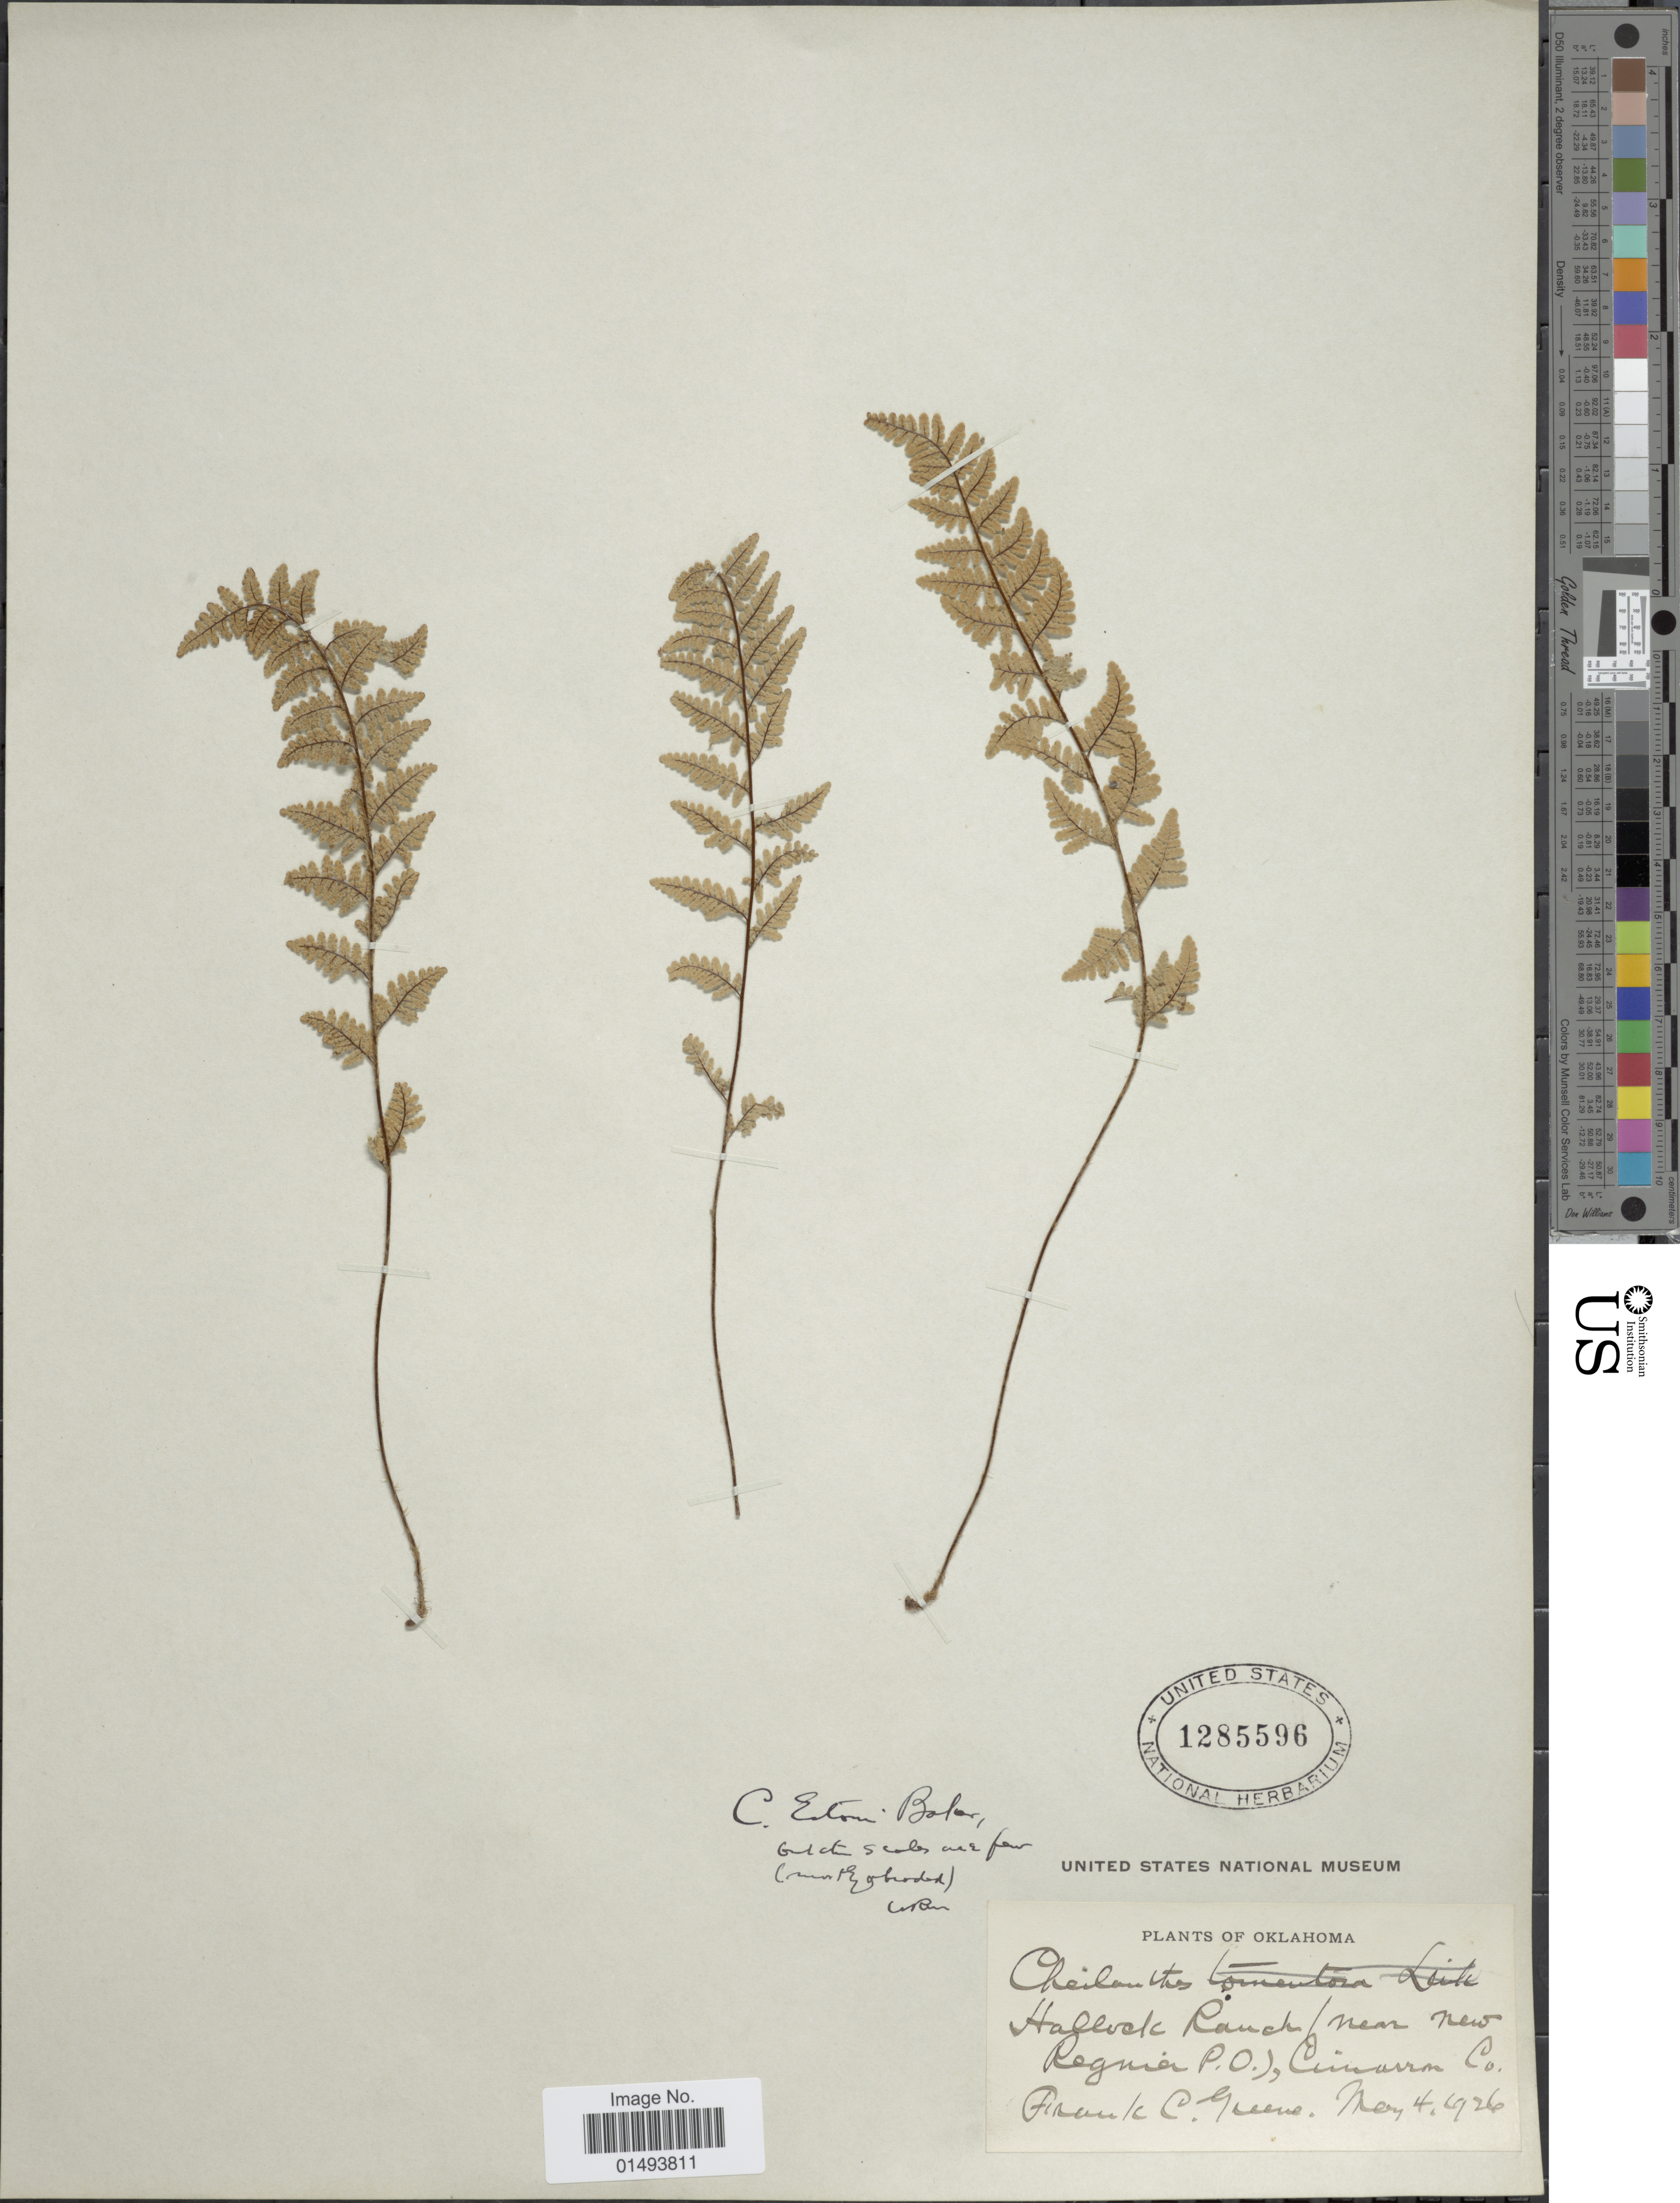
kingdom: Plantae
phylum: Tracheophyta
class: Polypodiopsida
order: Polypodiales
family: Pteridaceae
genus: Myriopteris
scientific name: Myriopteris rufa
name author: Fée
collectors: F. C. Greene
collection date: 1926-05-04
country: United States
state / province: Oklahoma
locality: Plants of Oklahoma, Hallock Ranch (near new Regnier P.O.) Cimarron Co.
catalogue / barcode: US 1285596